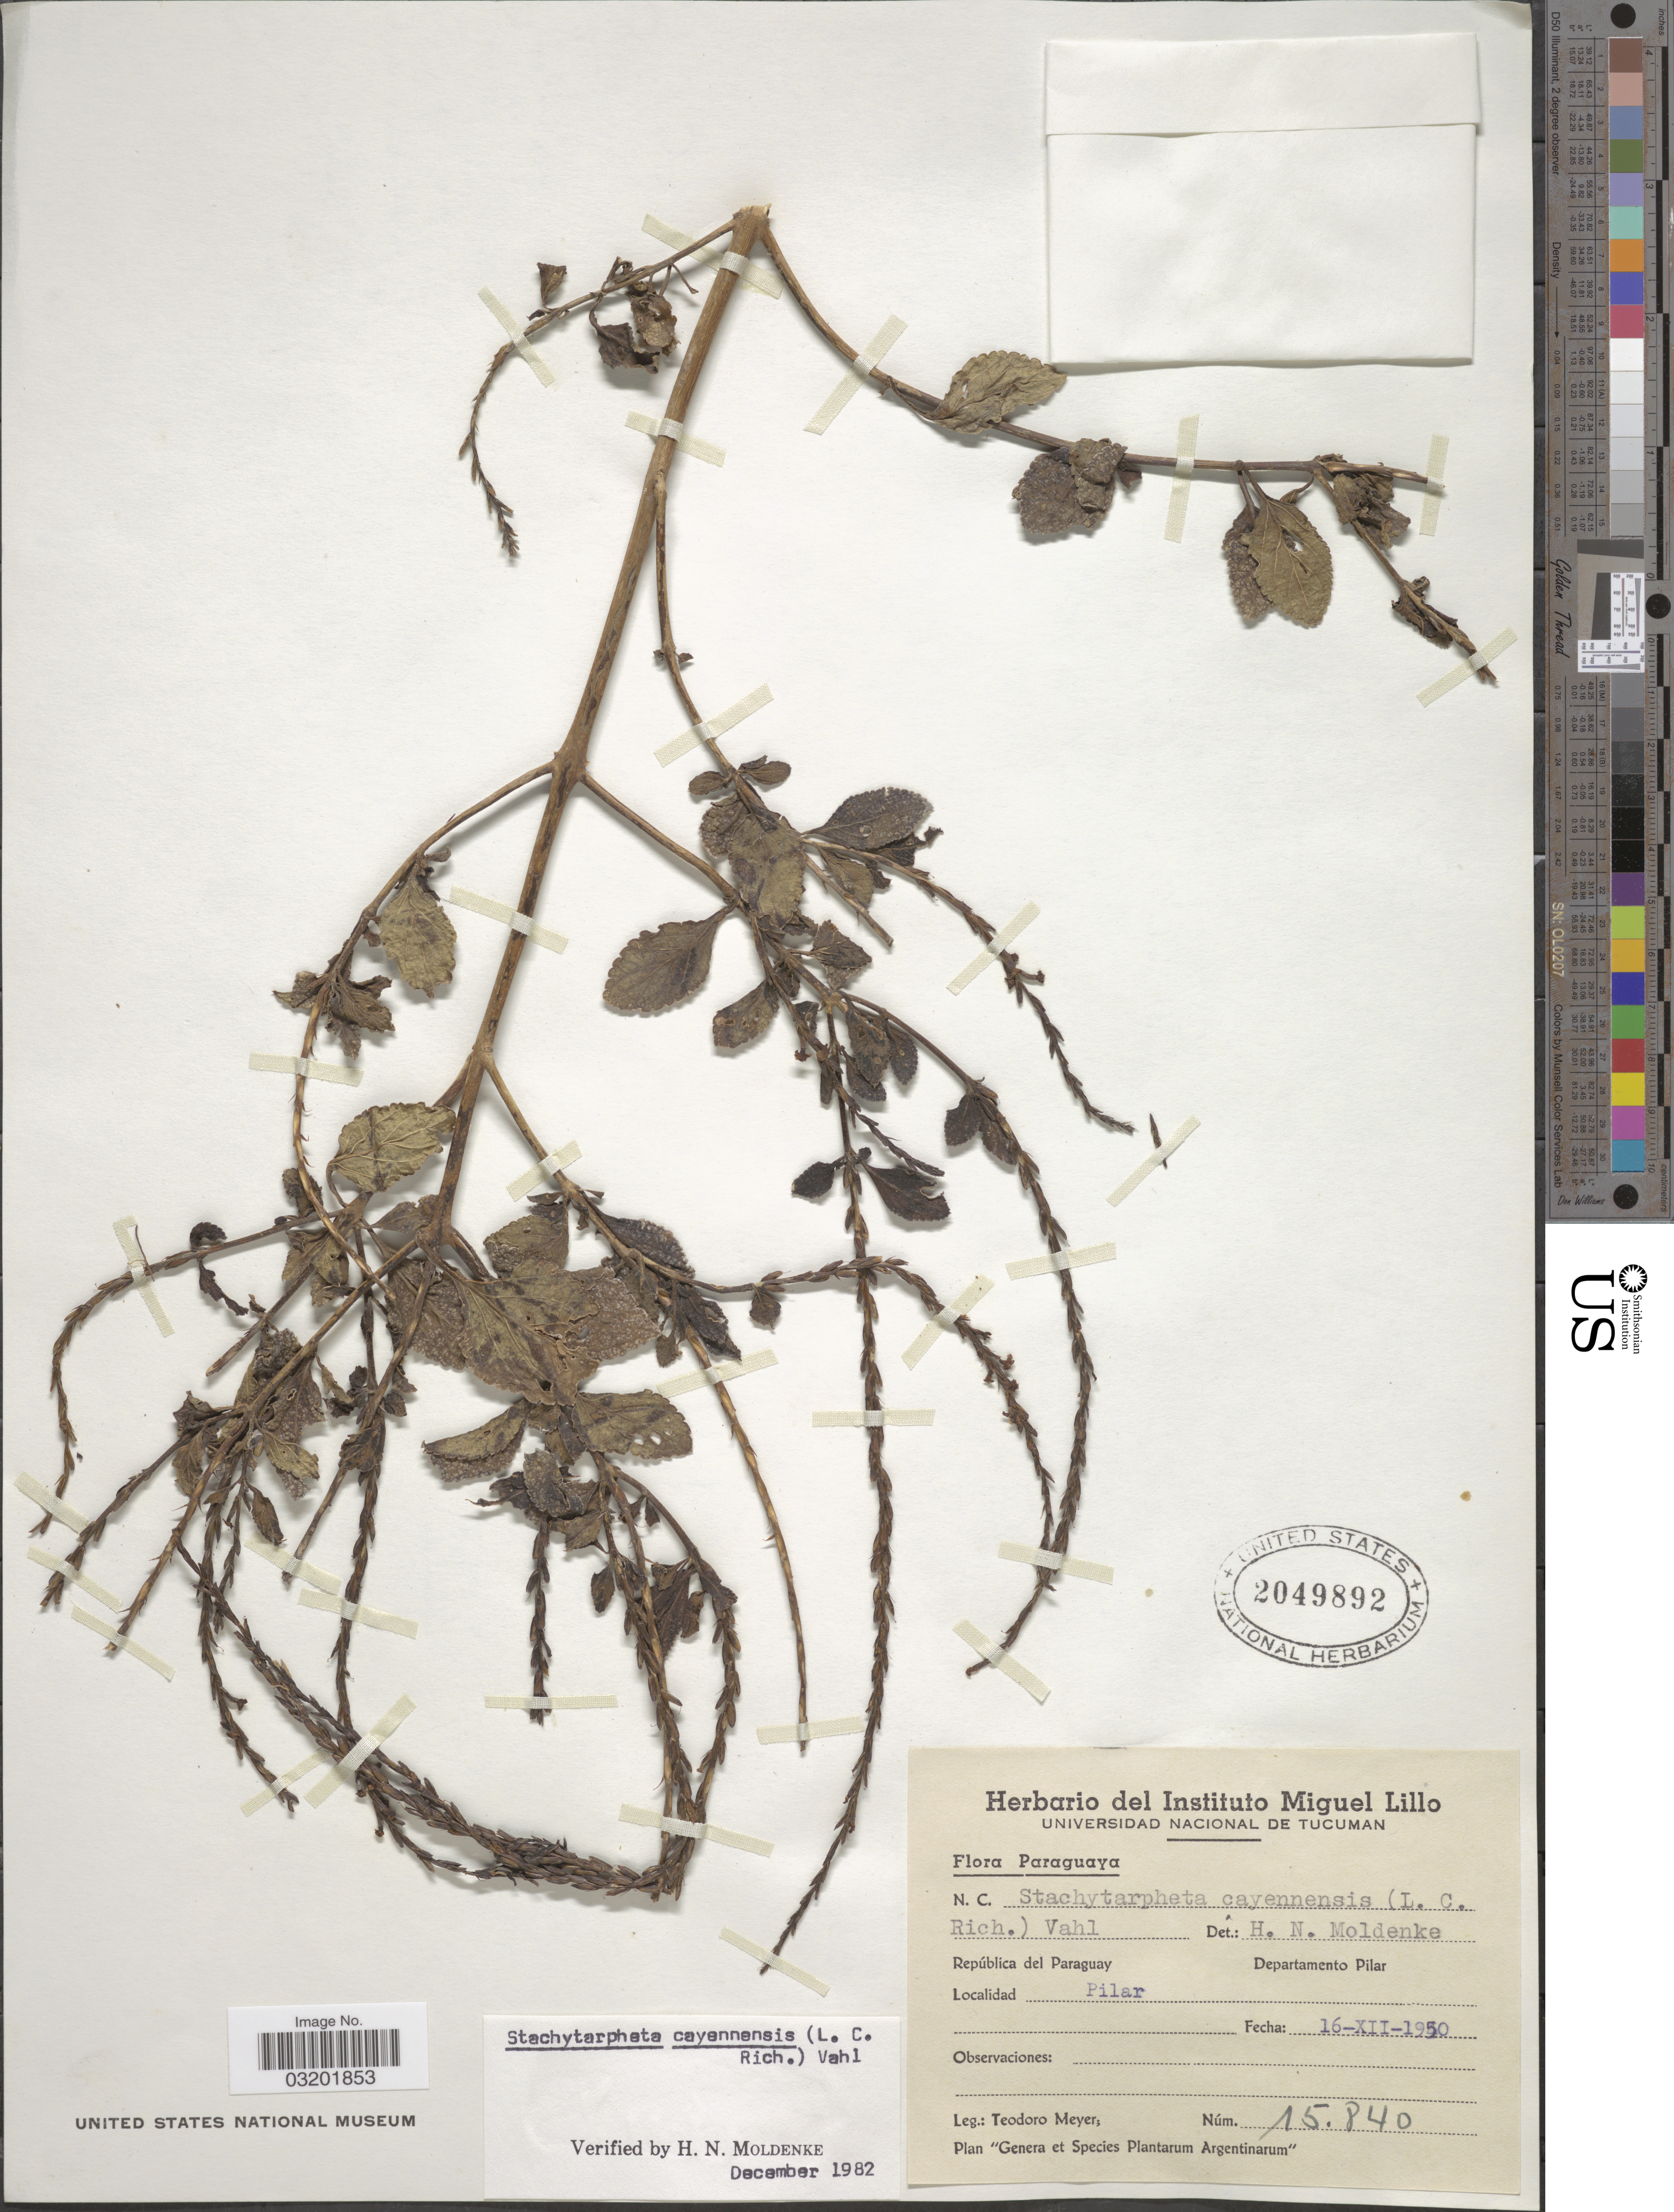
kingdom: Plantae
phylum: Tracheophyta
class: Magnoliopsida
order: Lamiales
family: Verbenaceae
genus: Stachytarpheta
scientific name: Stachytarpheta cayennensis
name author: (Rich.) Vahl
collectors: T. Meyer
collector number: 15840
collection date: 1950-12-16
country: Paraguay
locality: Departamento Pilar, Pilar.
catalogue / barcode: US 2049892